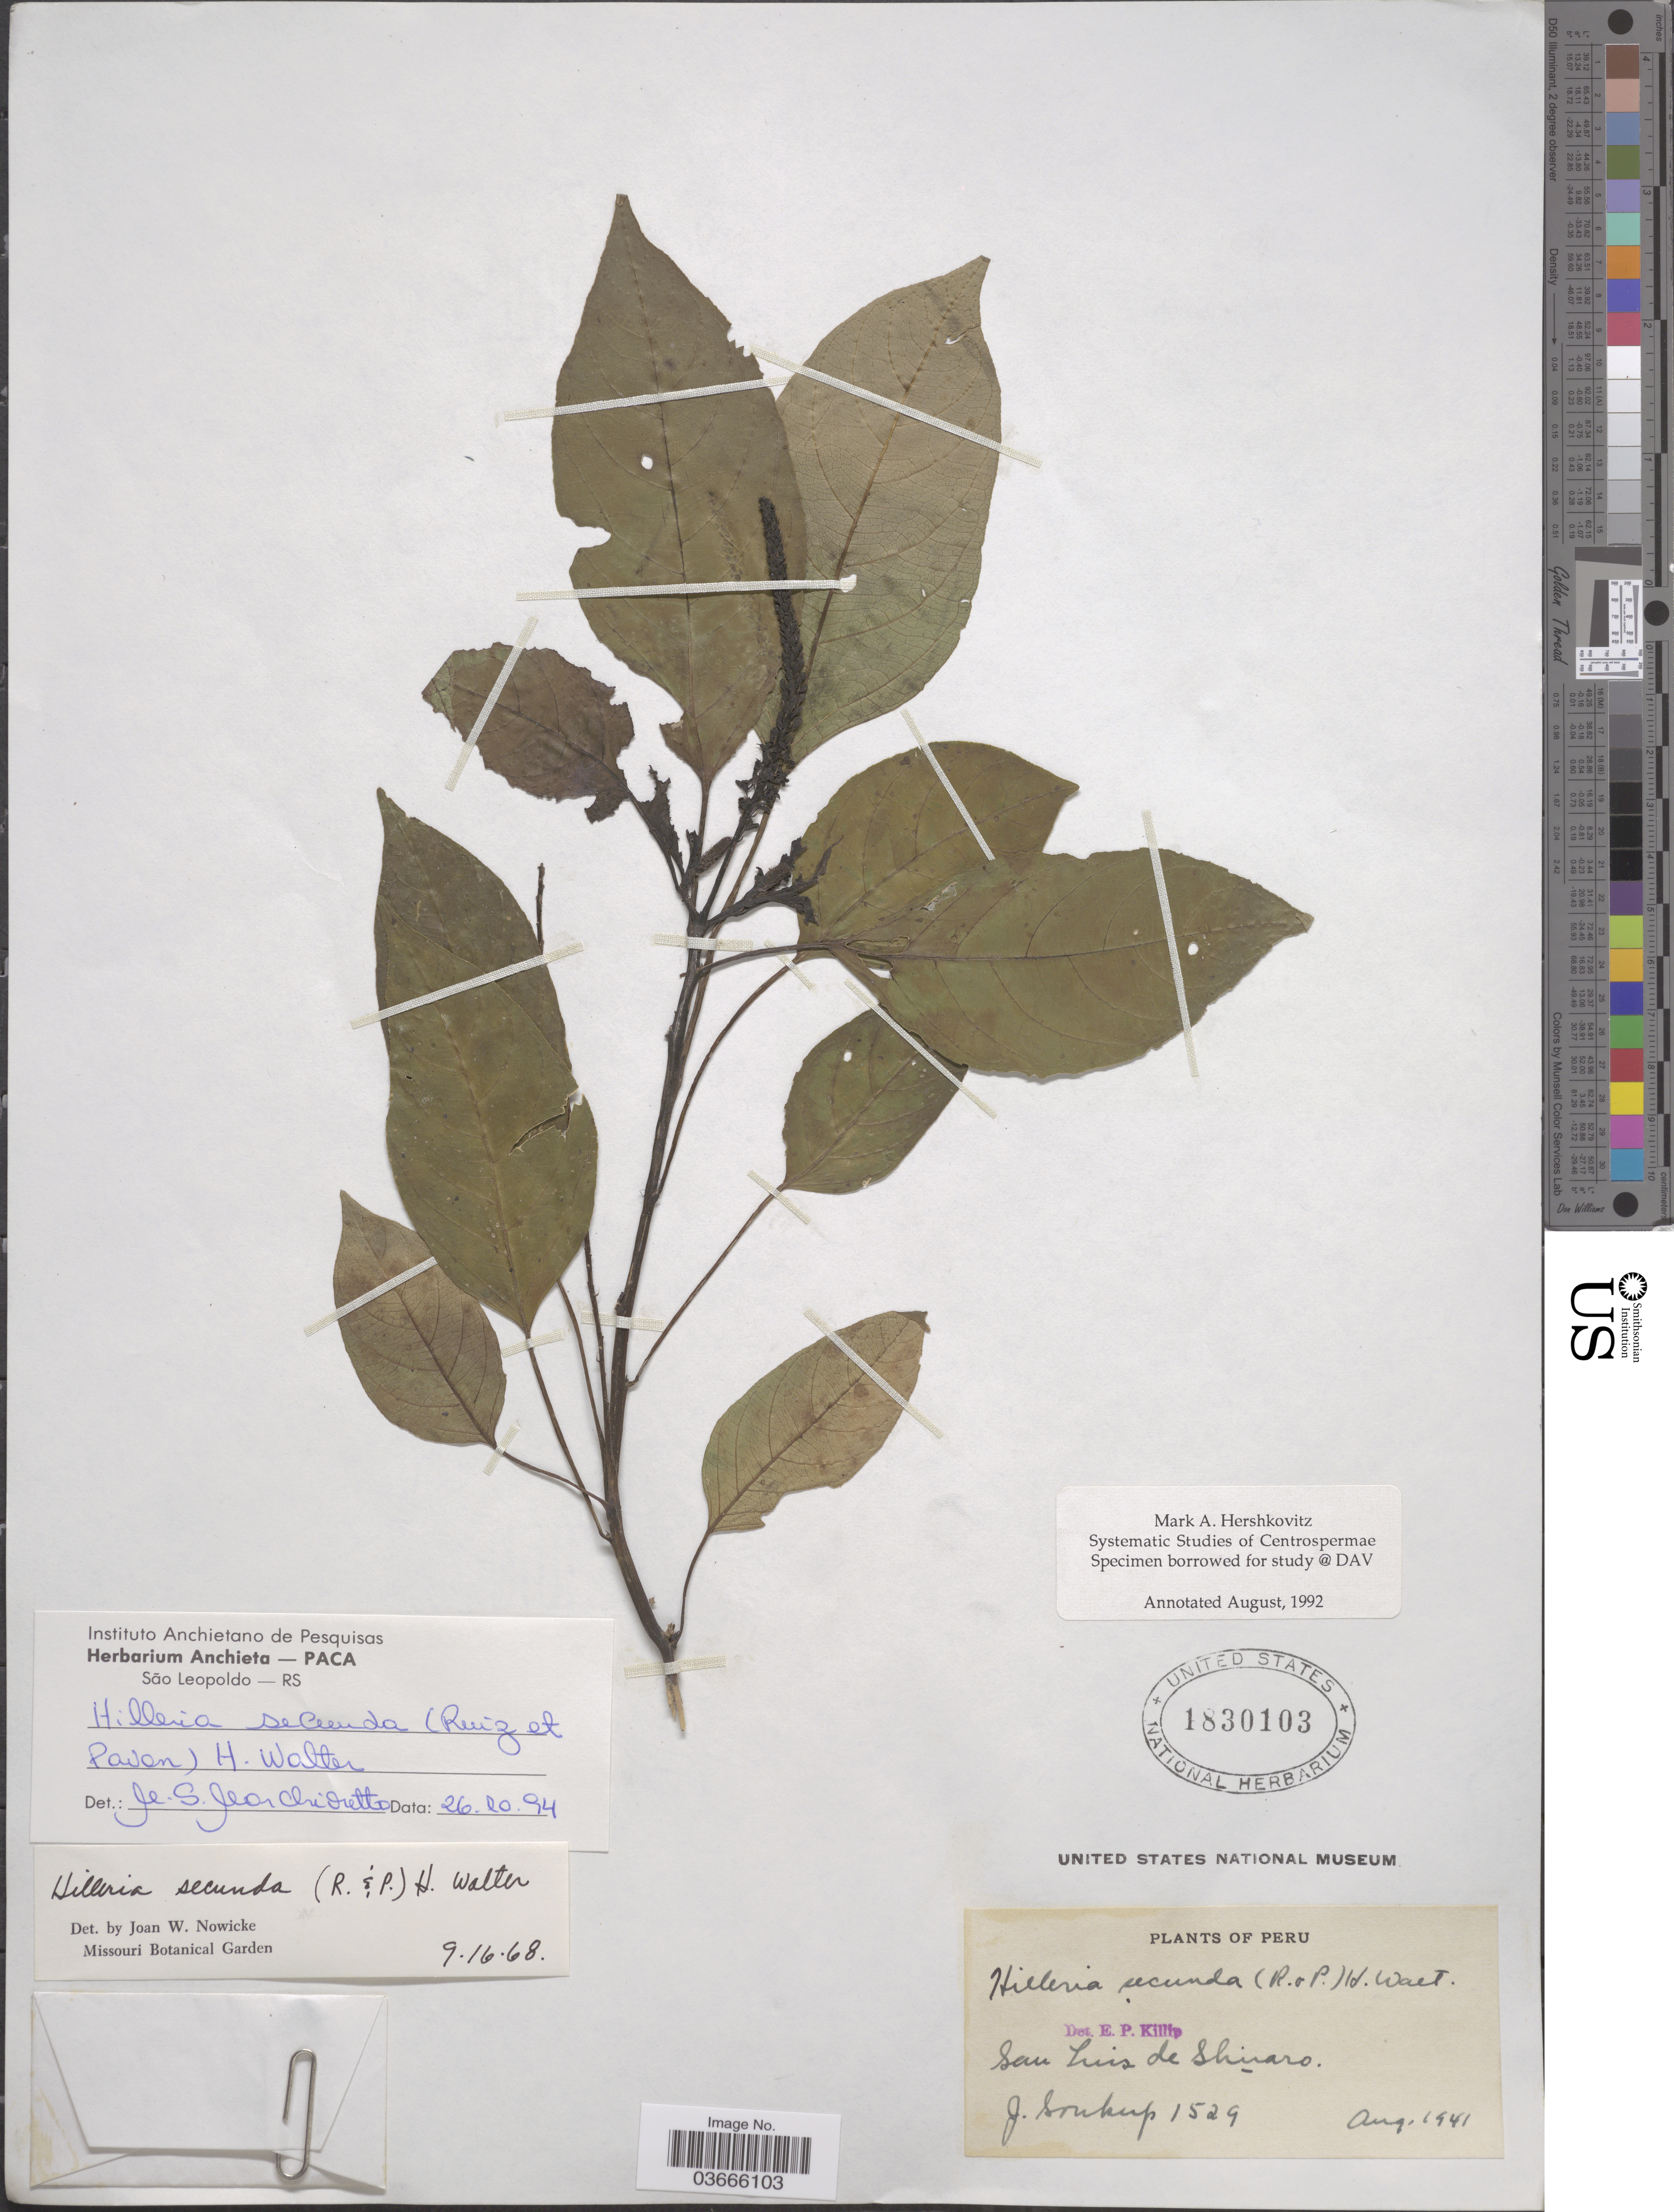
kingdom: Plantae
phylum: Tracheophyta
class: Magnoliopsida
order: Caryophyllales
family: Phytolaccaceae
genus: Hilleria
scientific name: Hilleria secunda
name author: (Ruiz & Pav.) H. Walter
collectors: J. Soukop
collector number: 1529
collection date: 1941-08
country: Peru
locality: San Luis de Shinaro.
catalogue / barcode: US 1830103